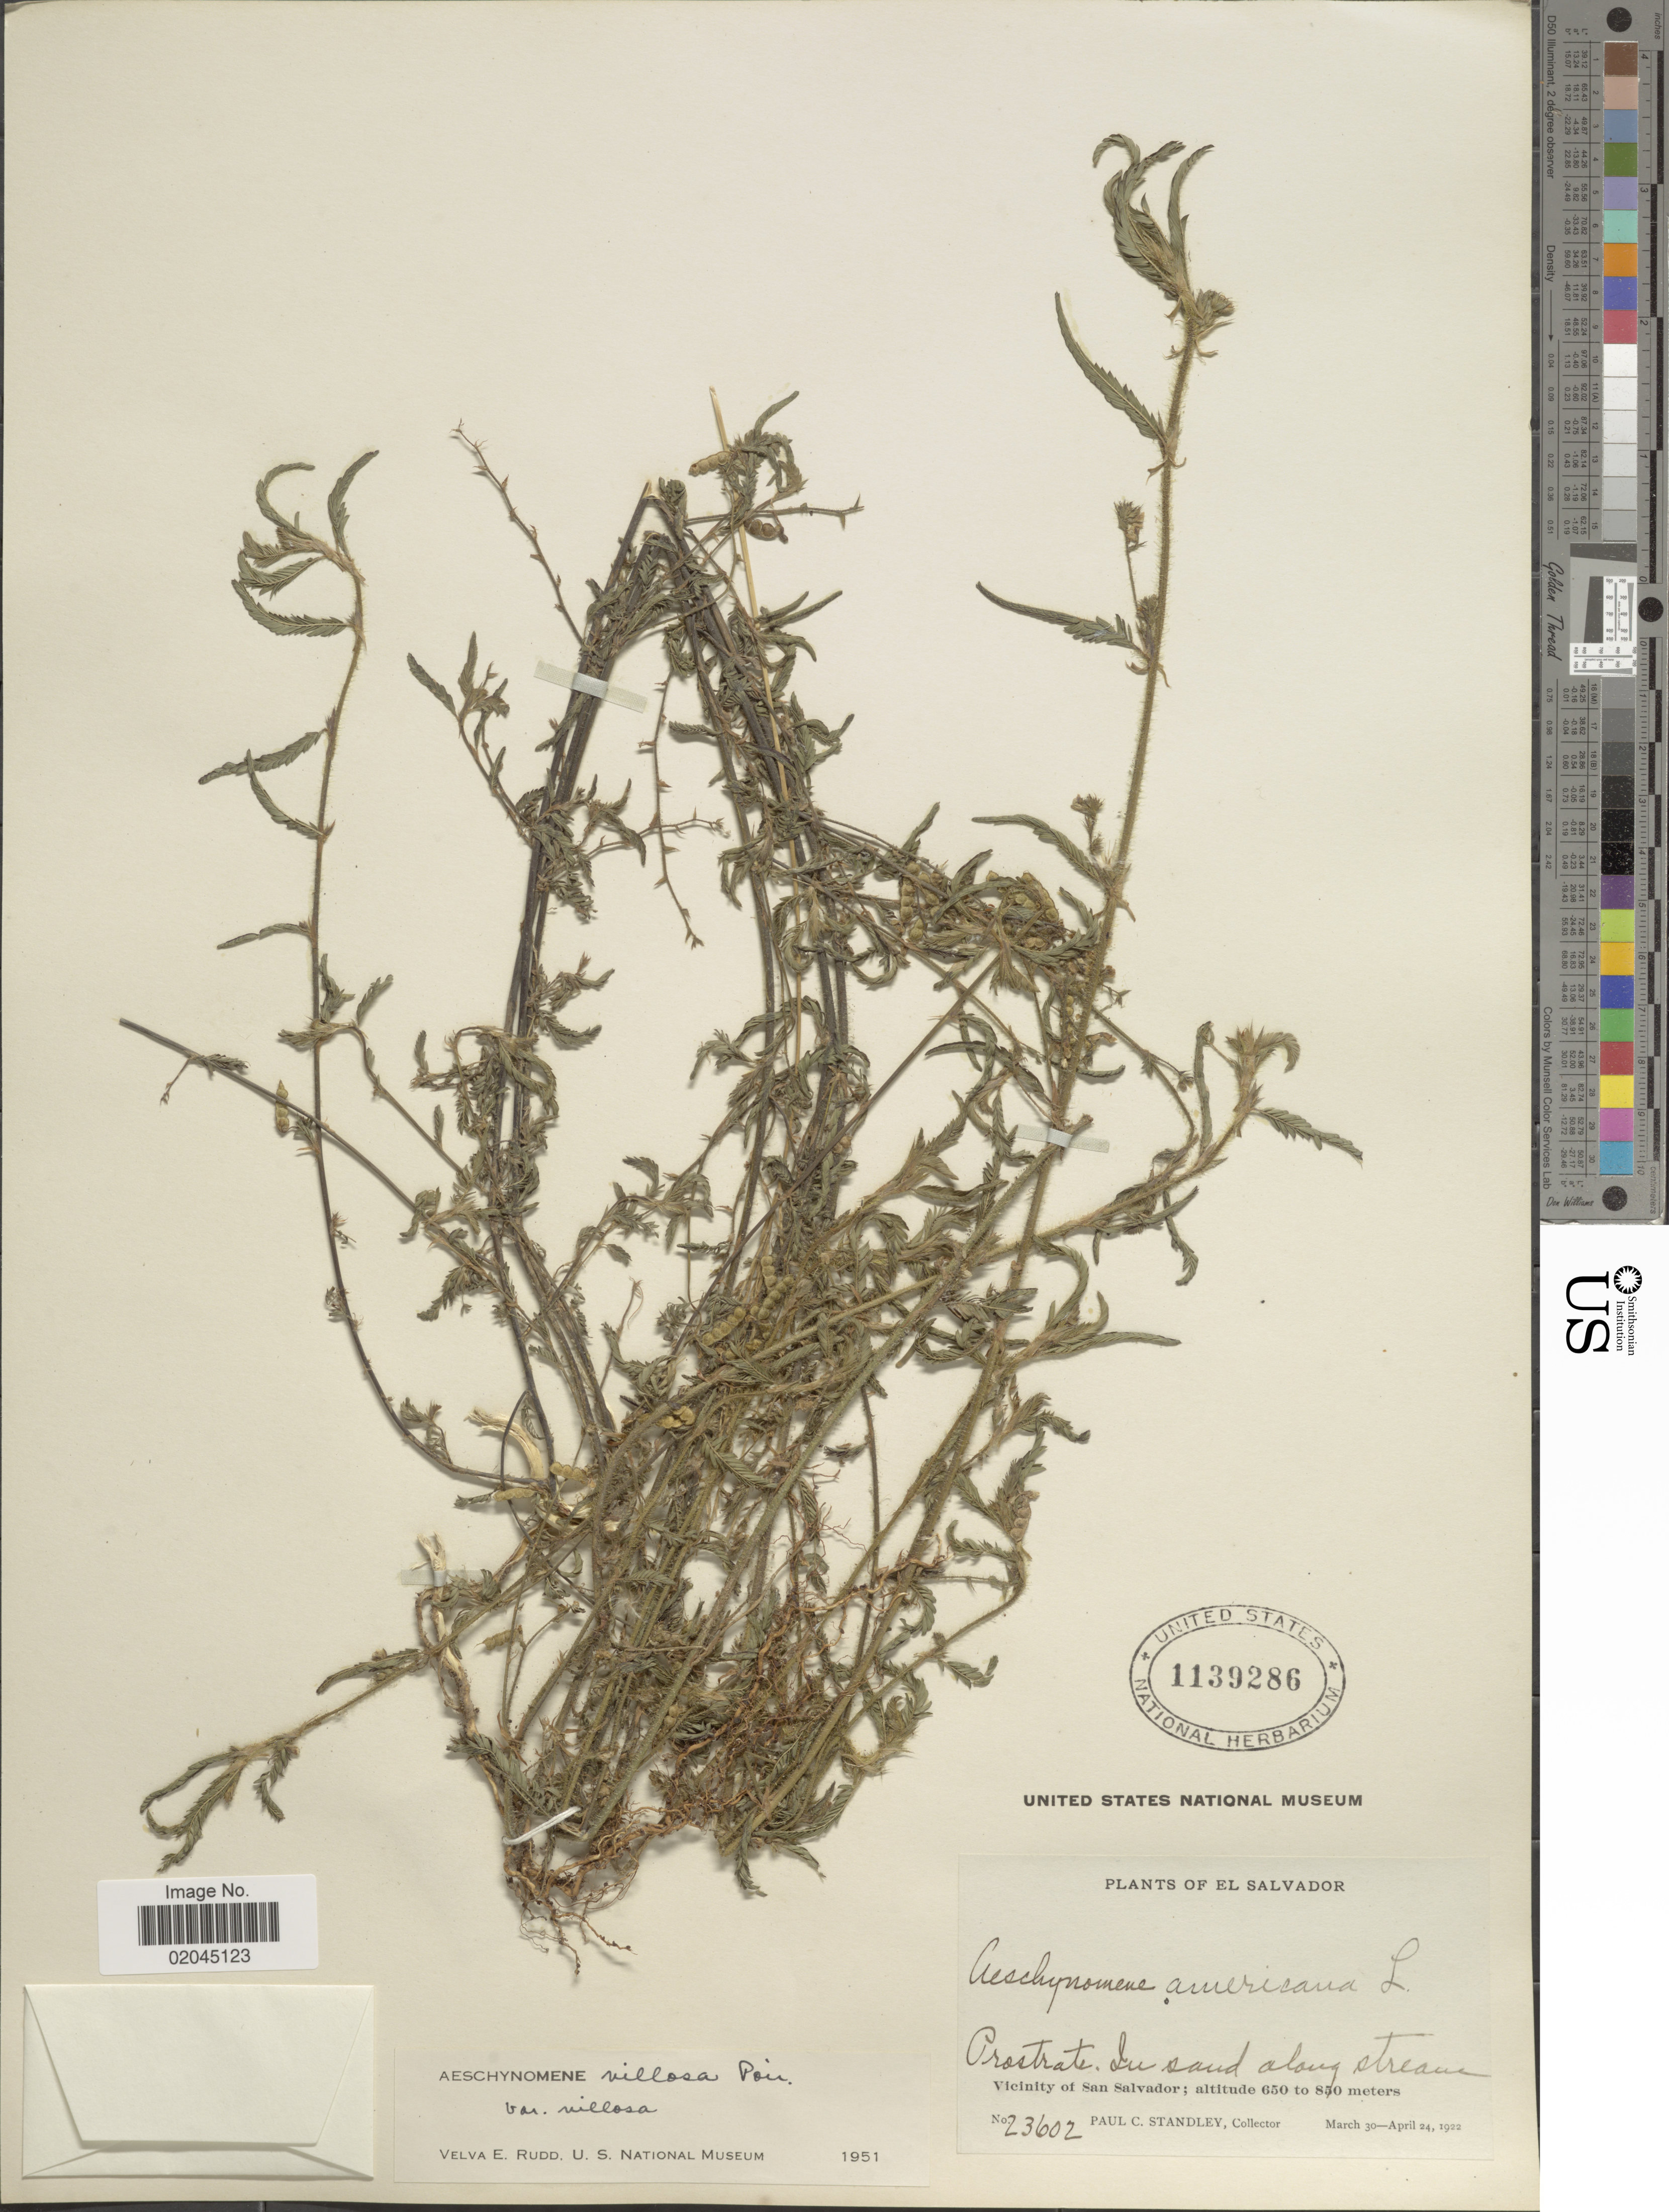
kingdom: Plantae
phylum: Tracheophyta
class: Magnoliopsida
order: Fabales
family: Fabaceae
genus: Aeschynomene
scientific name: Aeschynomene villosa var. villosa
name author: Poir.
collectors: P. C. Standley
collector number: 23602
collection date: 1922-03-30/1922-04-24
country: El Salvador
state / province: San Salvador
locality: Vicinity of San Salvador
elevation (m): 650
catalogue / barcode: US 1139286